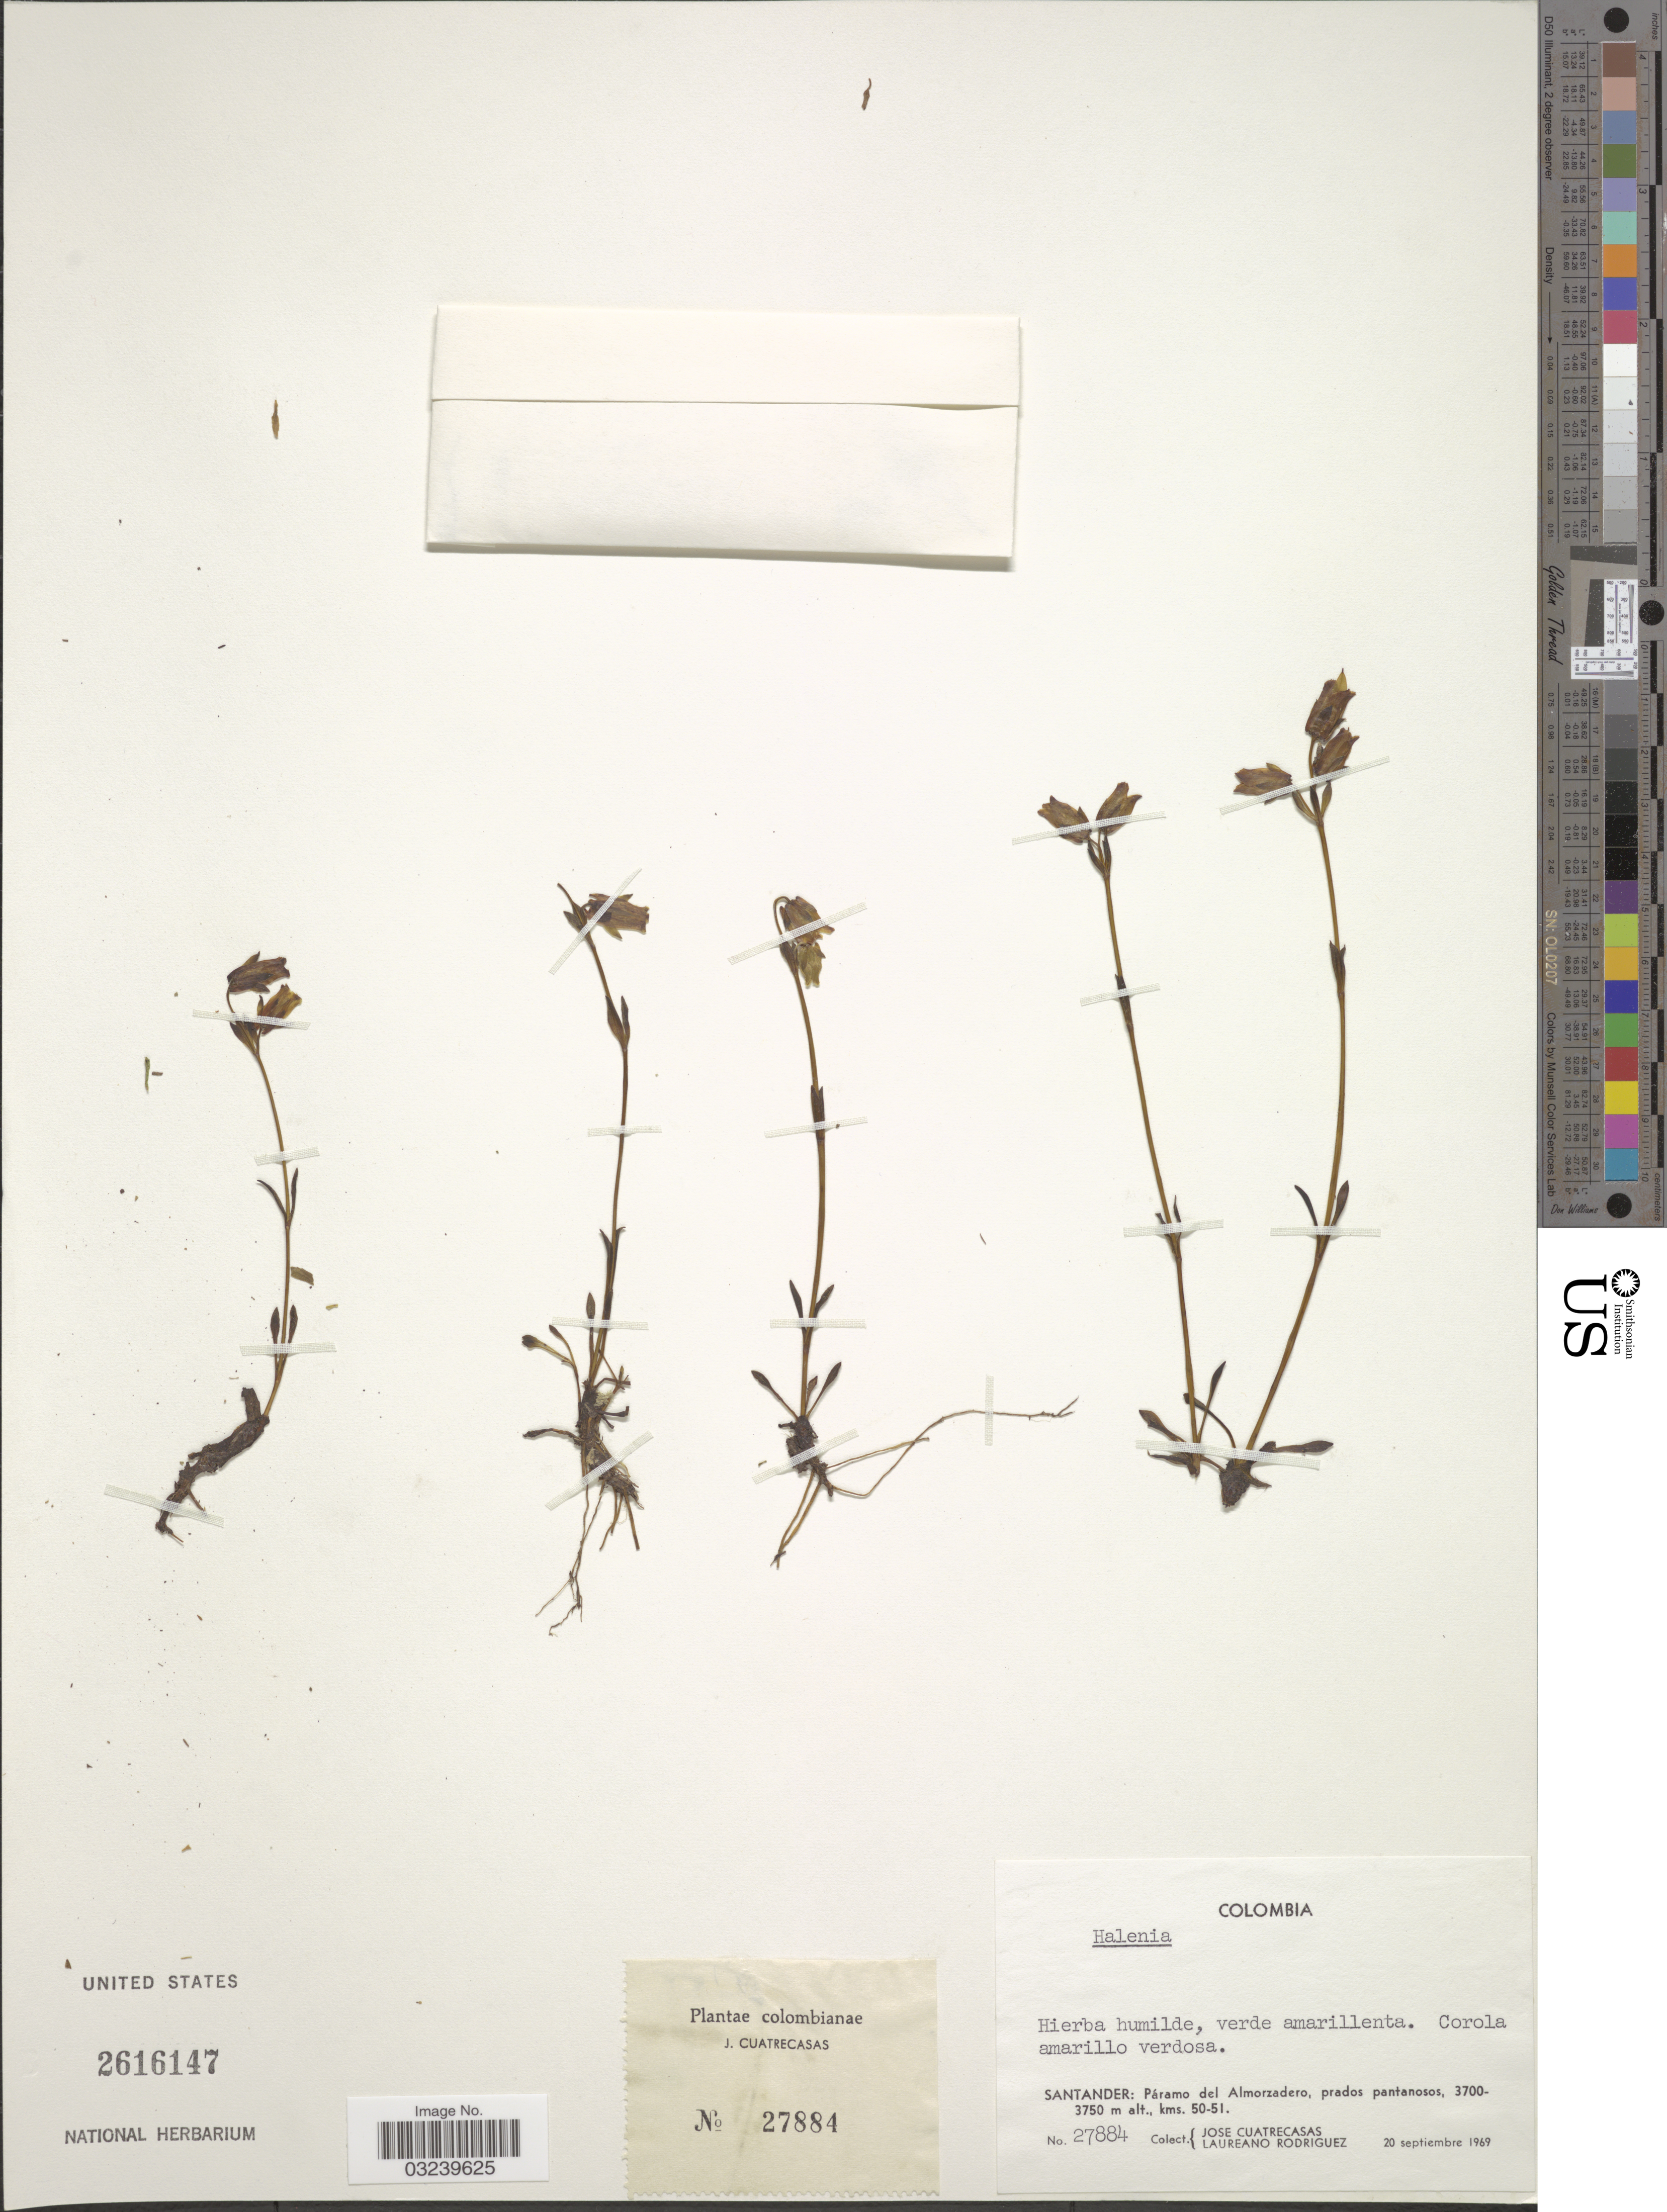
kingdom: Plantae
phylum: Tracheophyta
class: Magnoliopsida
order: Gentianales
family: Gentianaceae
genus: Halenia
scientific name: Halenia weddelliana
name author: Gilg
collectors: J. Cuatrecasas & L. Rodriguez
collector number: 27884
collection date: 1969-09-20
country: Colombia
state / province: Santander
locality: Páramo del Almorzadero, prados pantanosos, kms. 50-51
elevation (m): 3700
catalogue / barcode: US 2616147